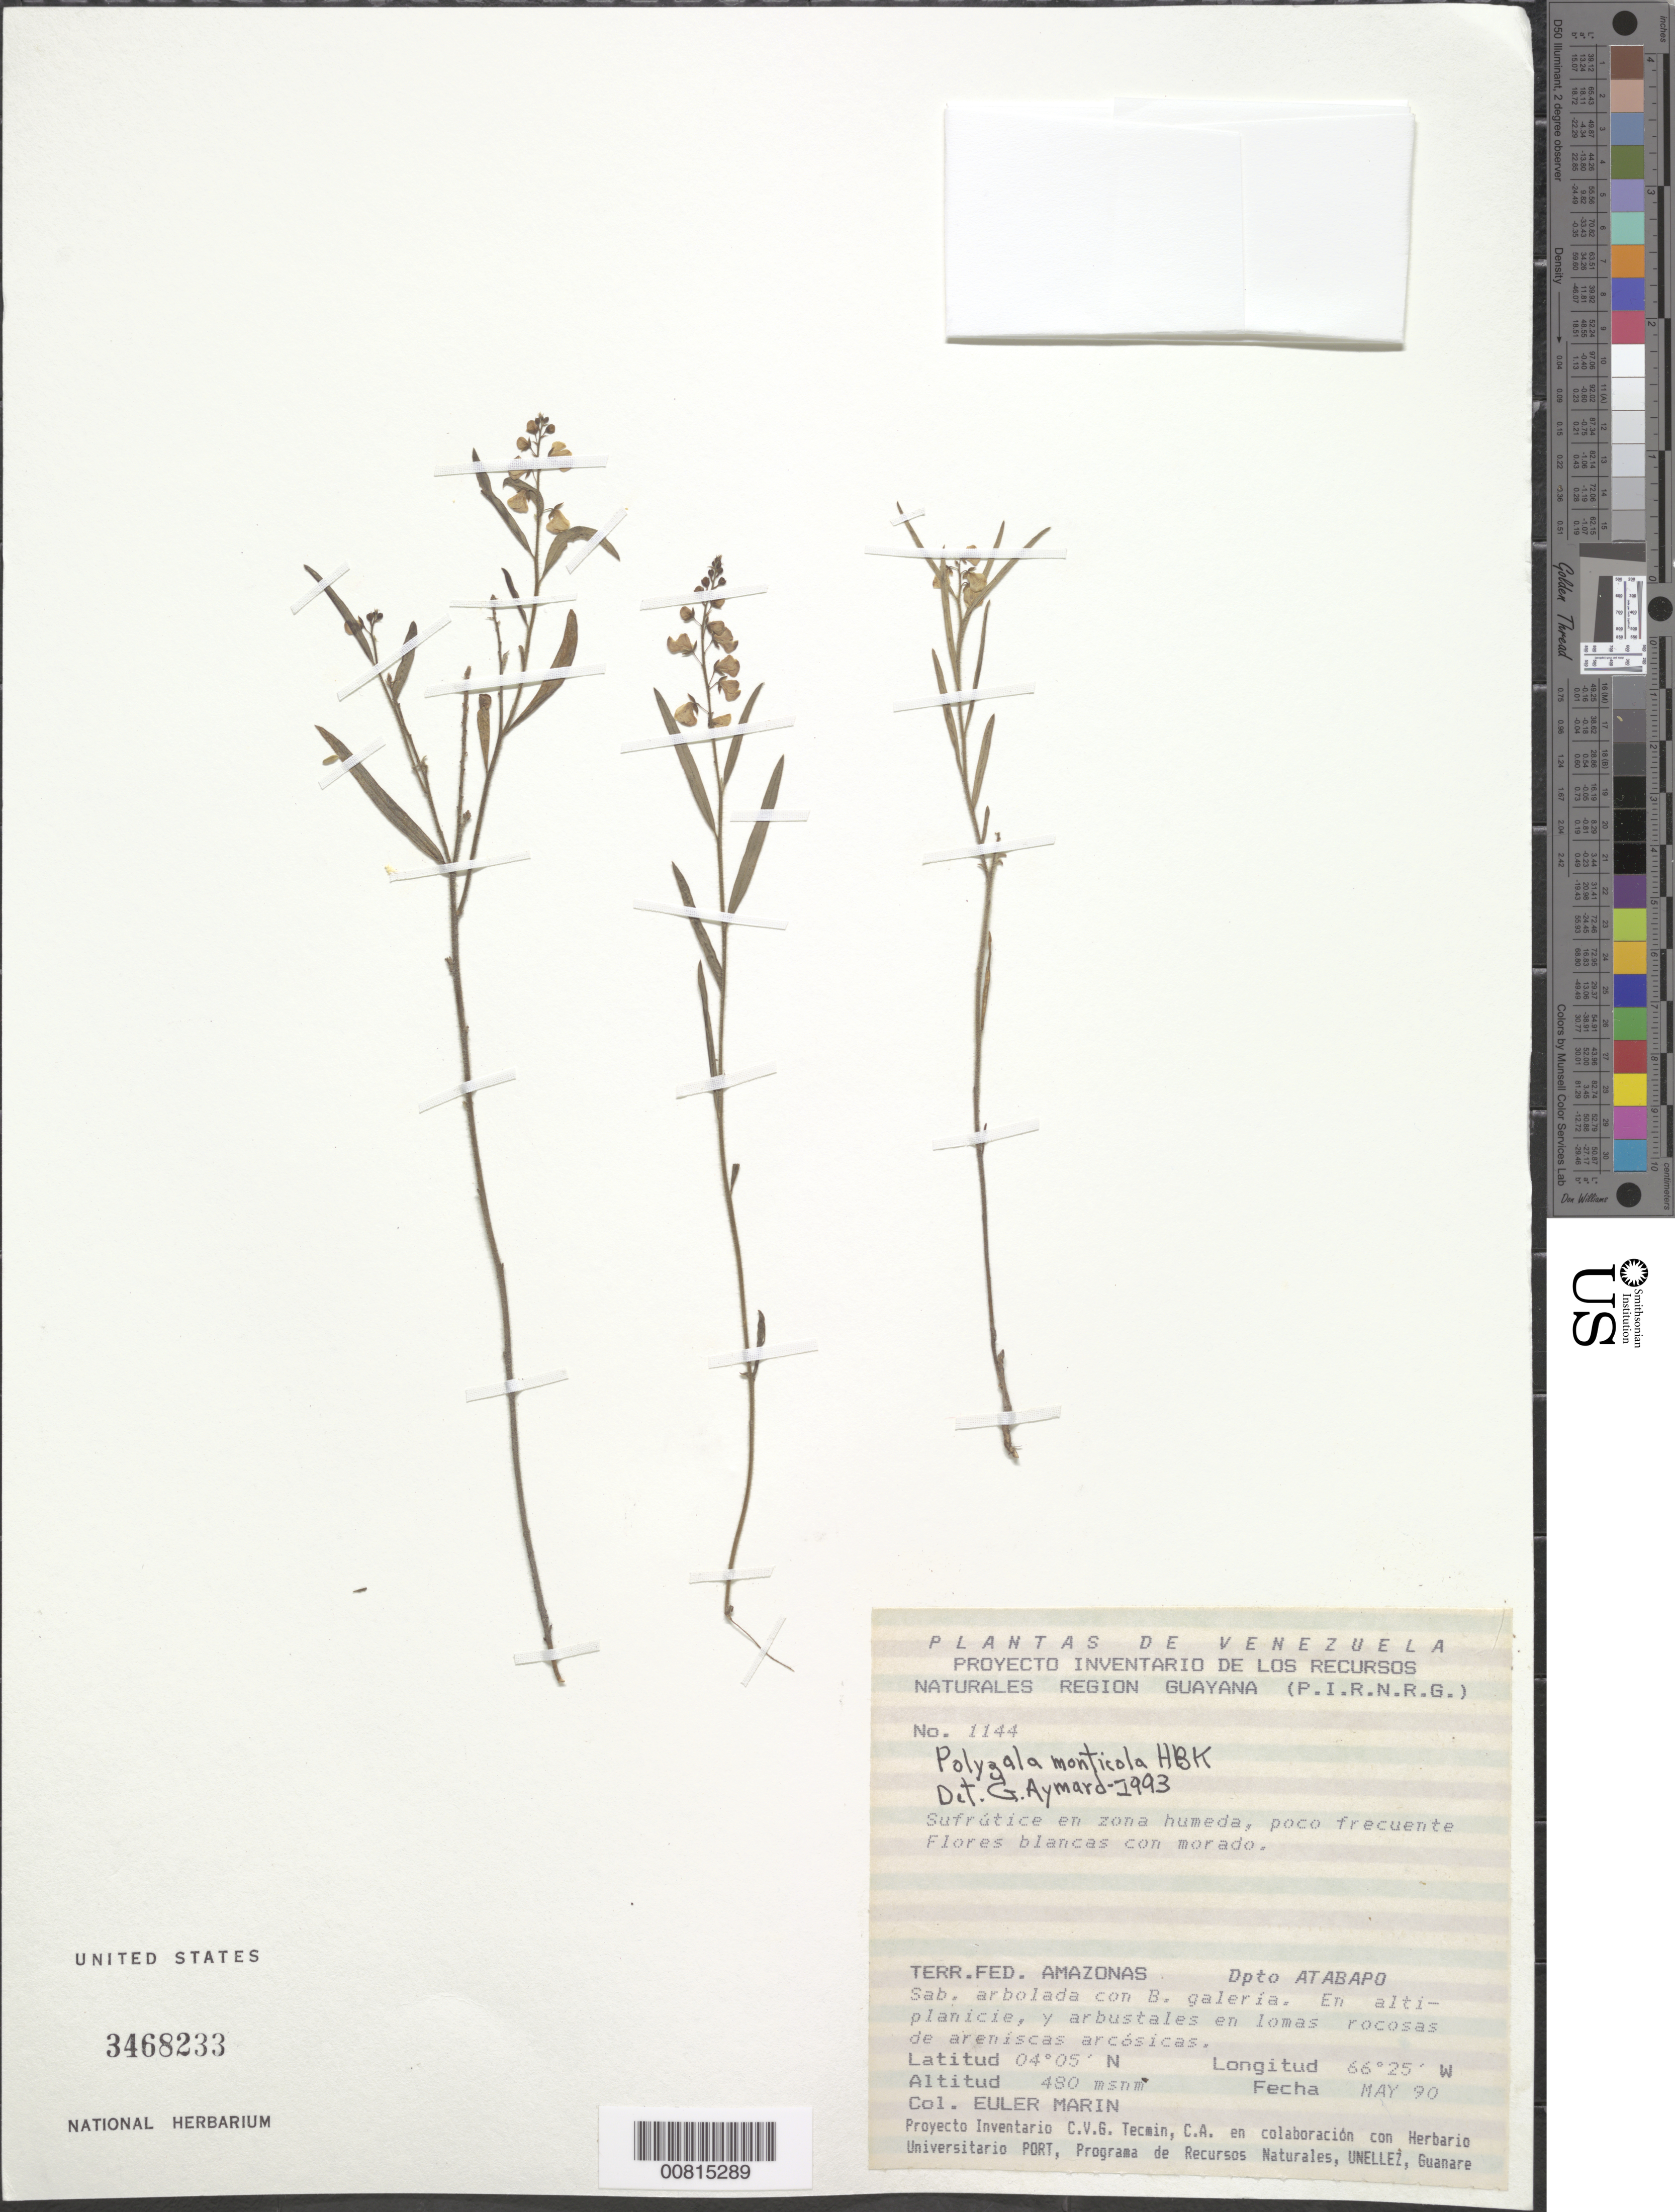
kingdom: Plantae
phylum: Tracheophyta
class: Magnoliopsida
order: Fabales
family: Polygalaceae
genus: Asemeia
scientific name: Asemeia monticola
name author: (Kunth) J.F.B. Pastore & J.R. Abbott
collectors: E. Marin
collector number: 1144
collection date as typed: May-90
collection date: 1990-05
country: Venezuela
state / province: Amazonas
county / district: Atabapo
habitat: Sabana arbolada con B. galeria; altiplanicie y arbustales en lomas rocosas de areniscas arcosicas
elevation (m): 480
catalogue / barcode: US 3468233